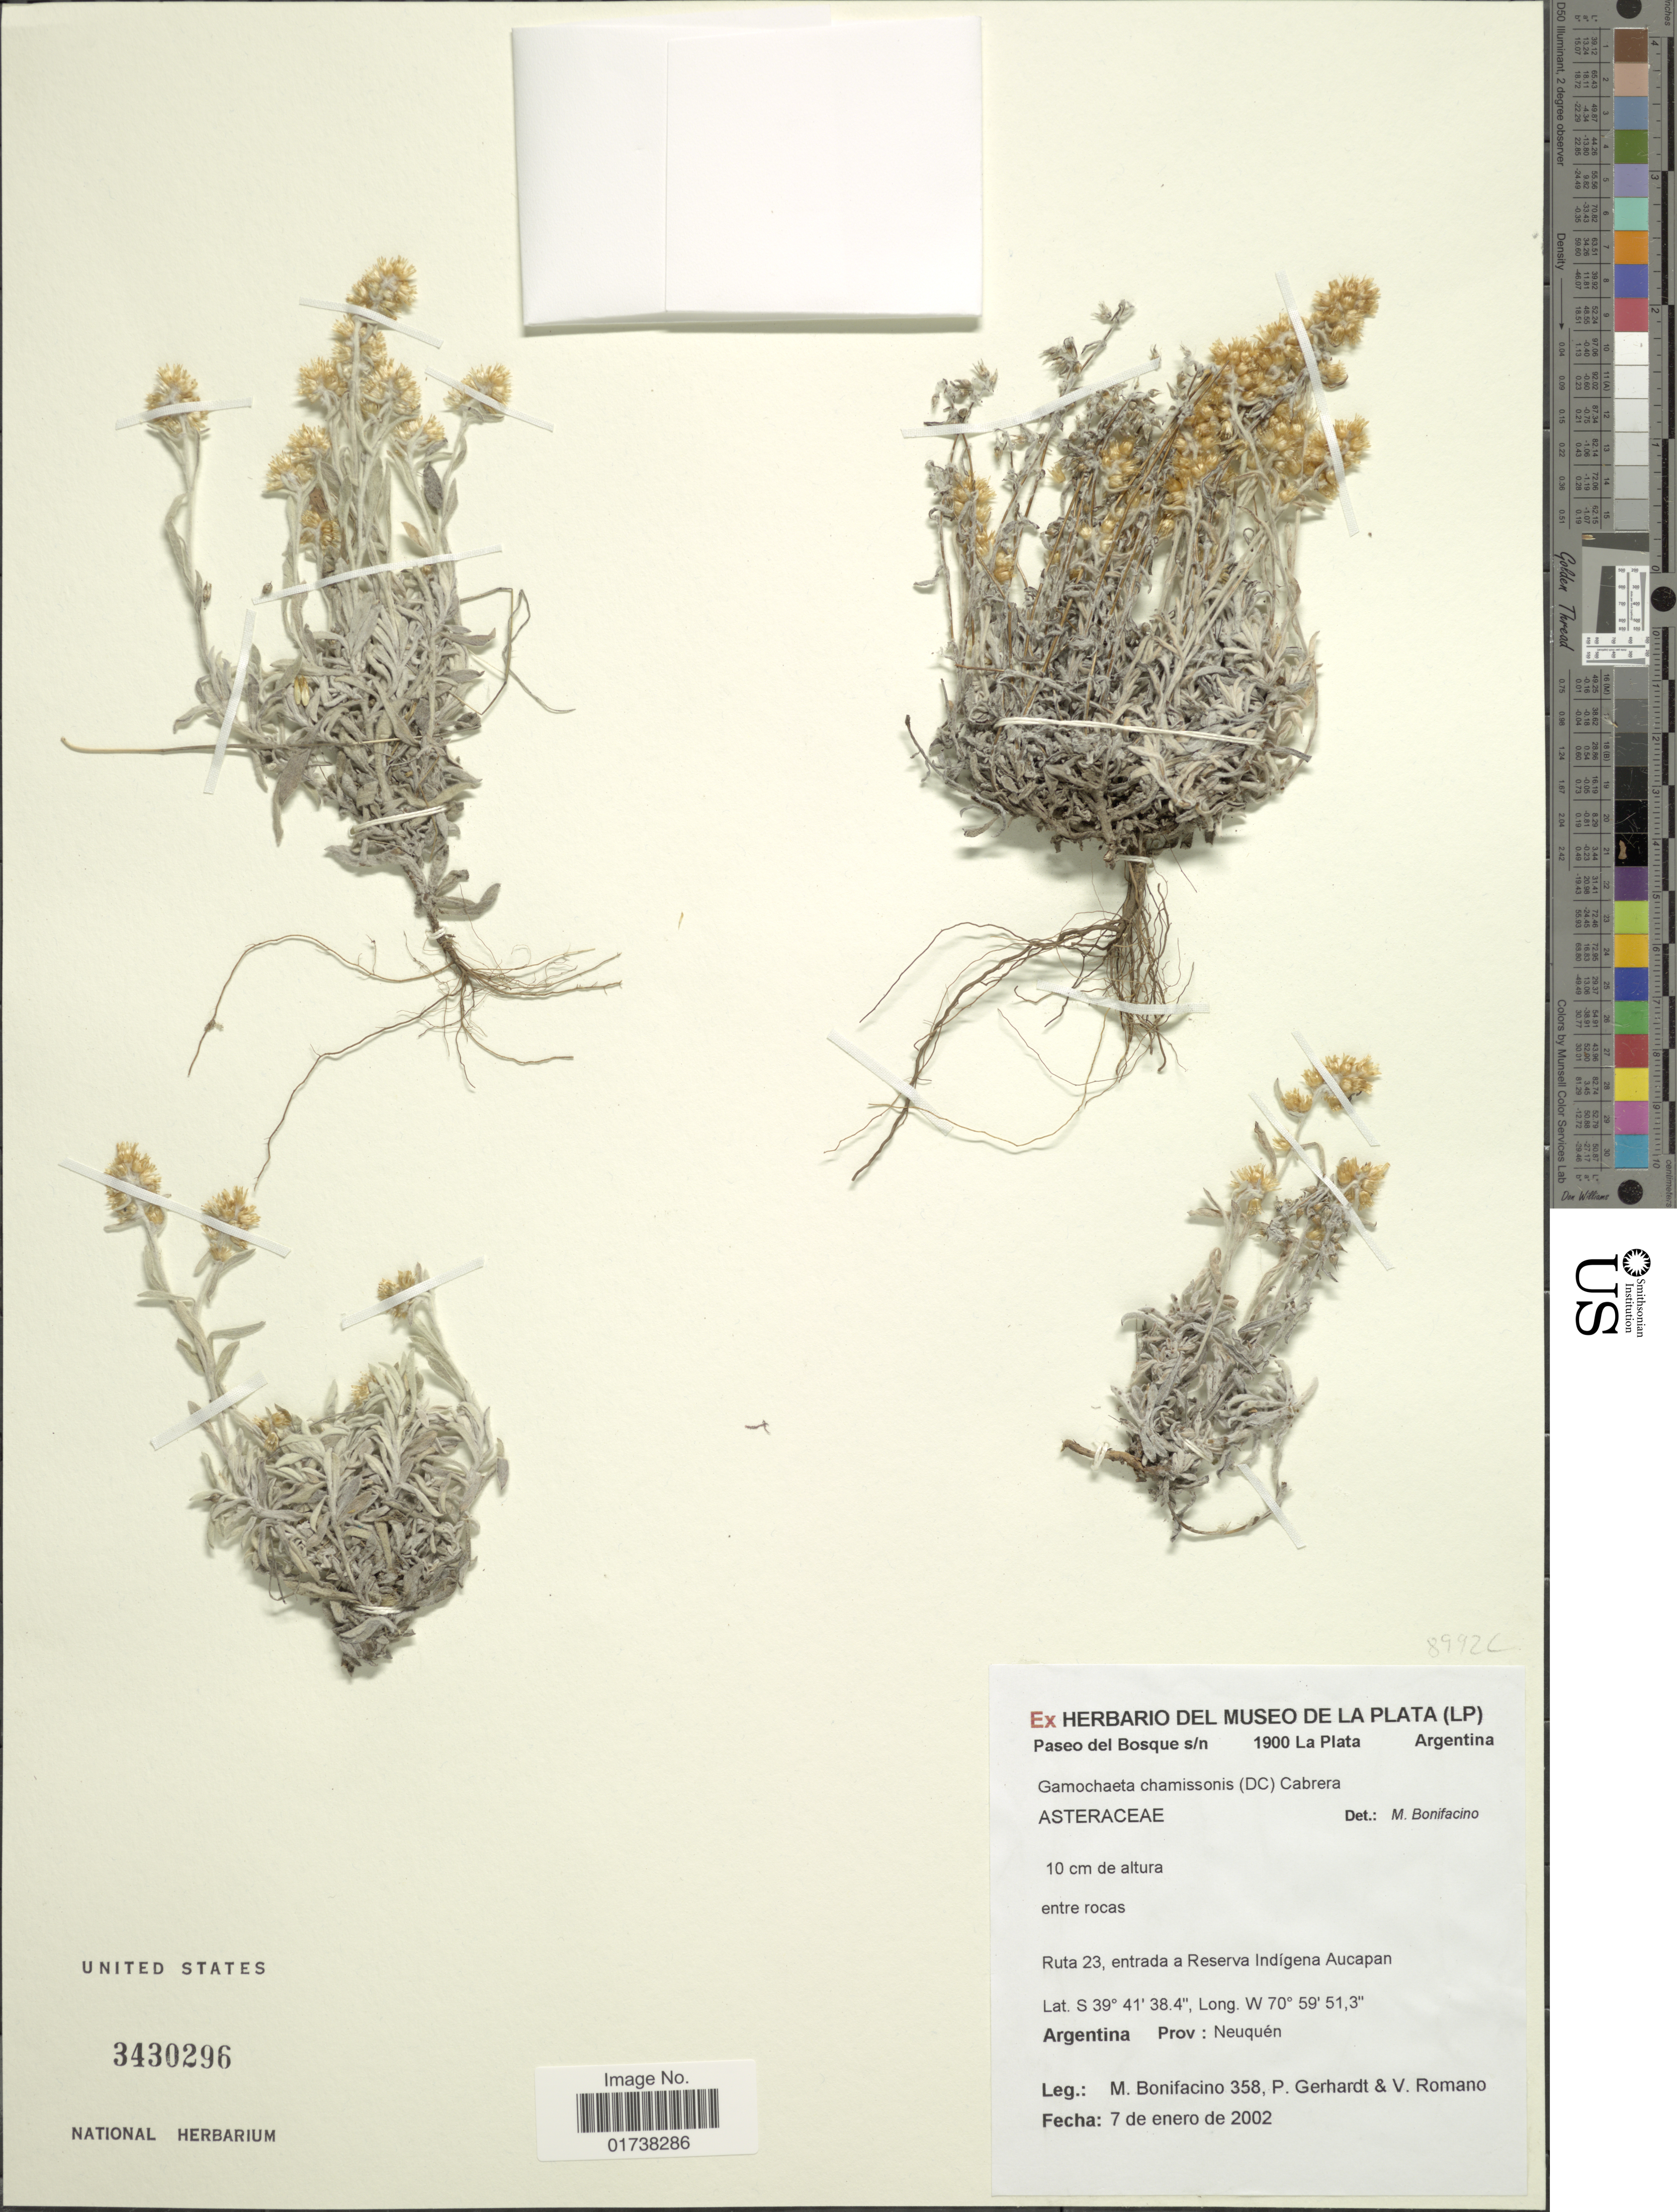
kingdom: Plantae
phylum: Tracheophyta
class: Magnoliopsida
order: Asterales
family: Asteraceae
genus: Gamochaeta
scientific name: Gamochaeta chamissonis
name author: (DC.) Cabrera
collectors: M. Bonifacino, P. Gerhardt & V. Romano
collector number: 0358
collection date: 2002-01-07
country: Argentina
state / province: Neuquen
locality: Ruta 23, entrada a Reserva Indigena Aucapan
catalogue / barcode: US 3430296